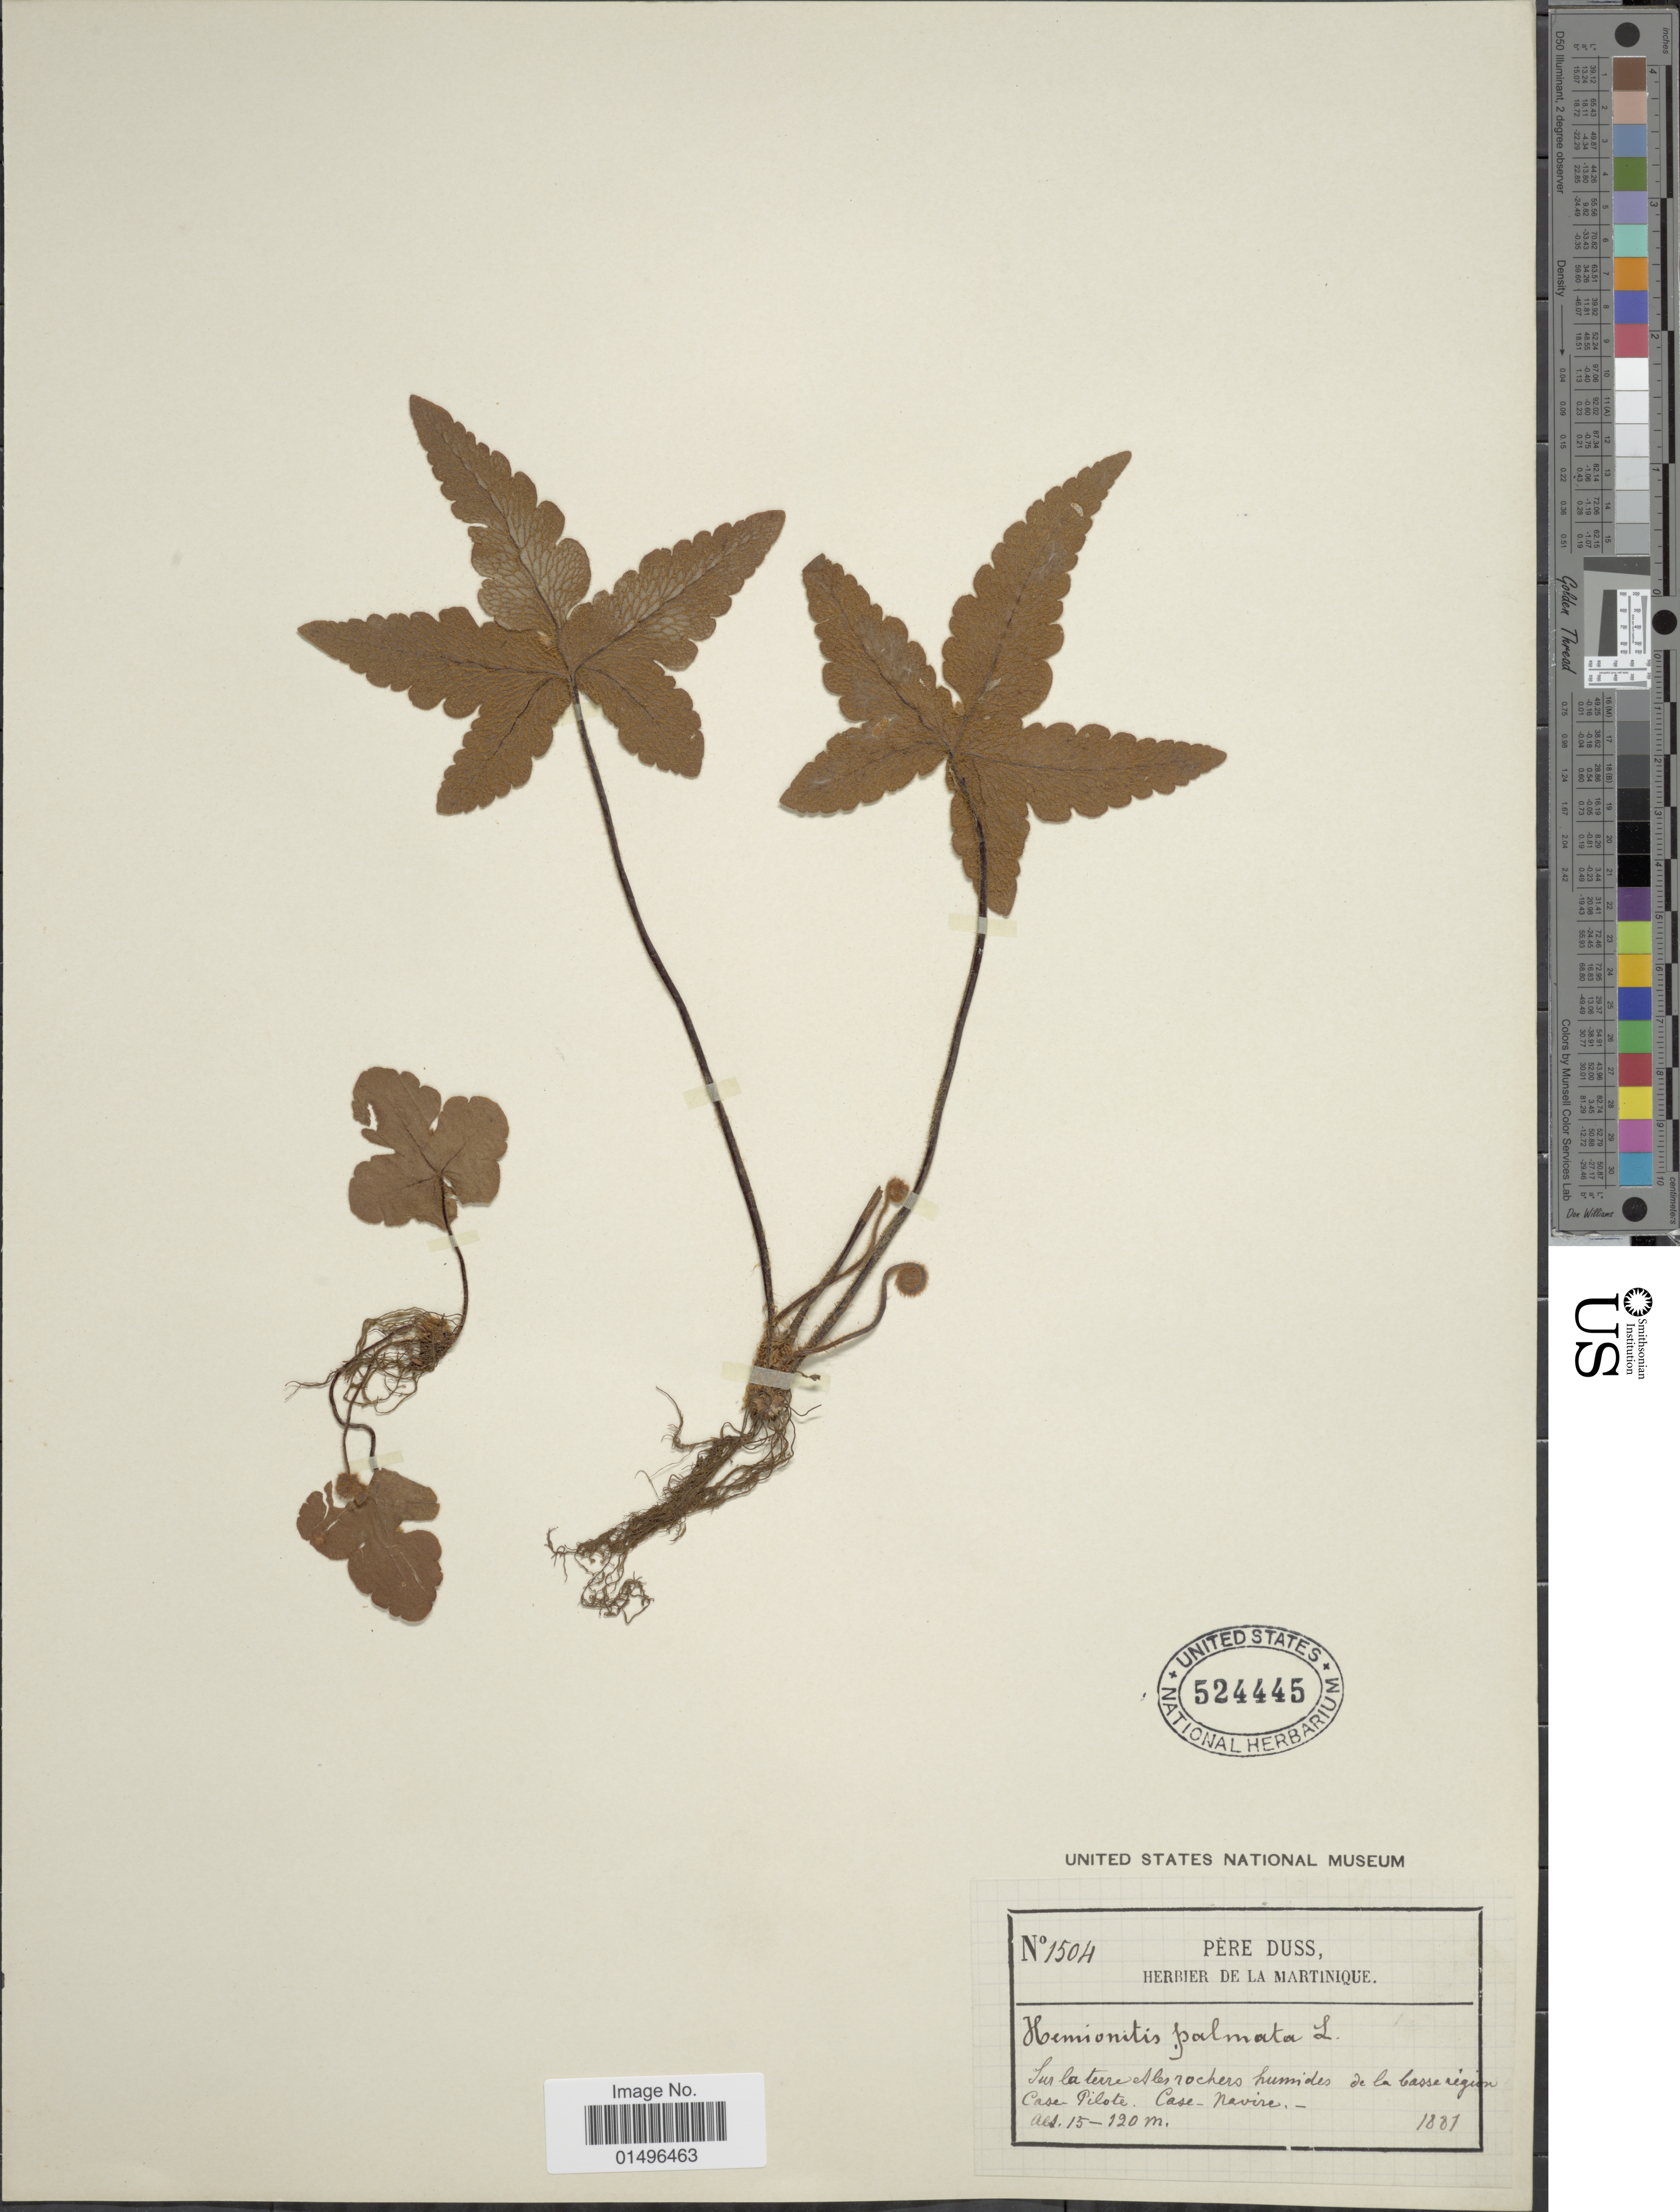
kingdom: Plantae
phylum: Tracheophyta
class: Polypodiopsida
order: Polypodiales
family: Pteridaceae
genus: Hemionitis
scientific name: Hemionitis palmata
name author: L.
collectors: Père Duss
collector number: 1504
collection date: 1881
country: Martinique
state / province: Fort-de-France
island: Martinique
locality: Martinique, sur la terre et les rochers humides de la basse region Case Pilote, Case Navire.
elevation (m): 15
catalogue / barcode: US 524445